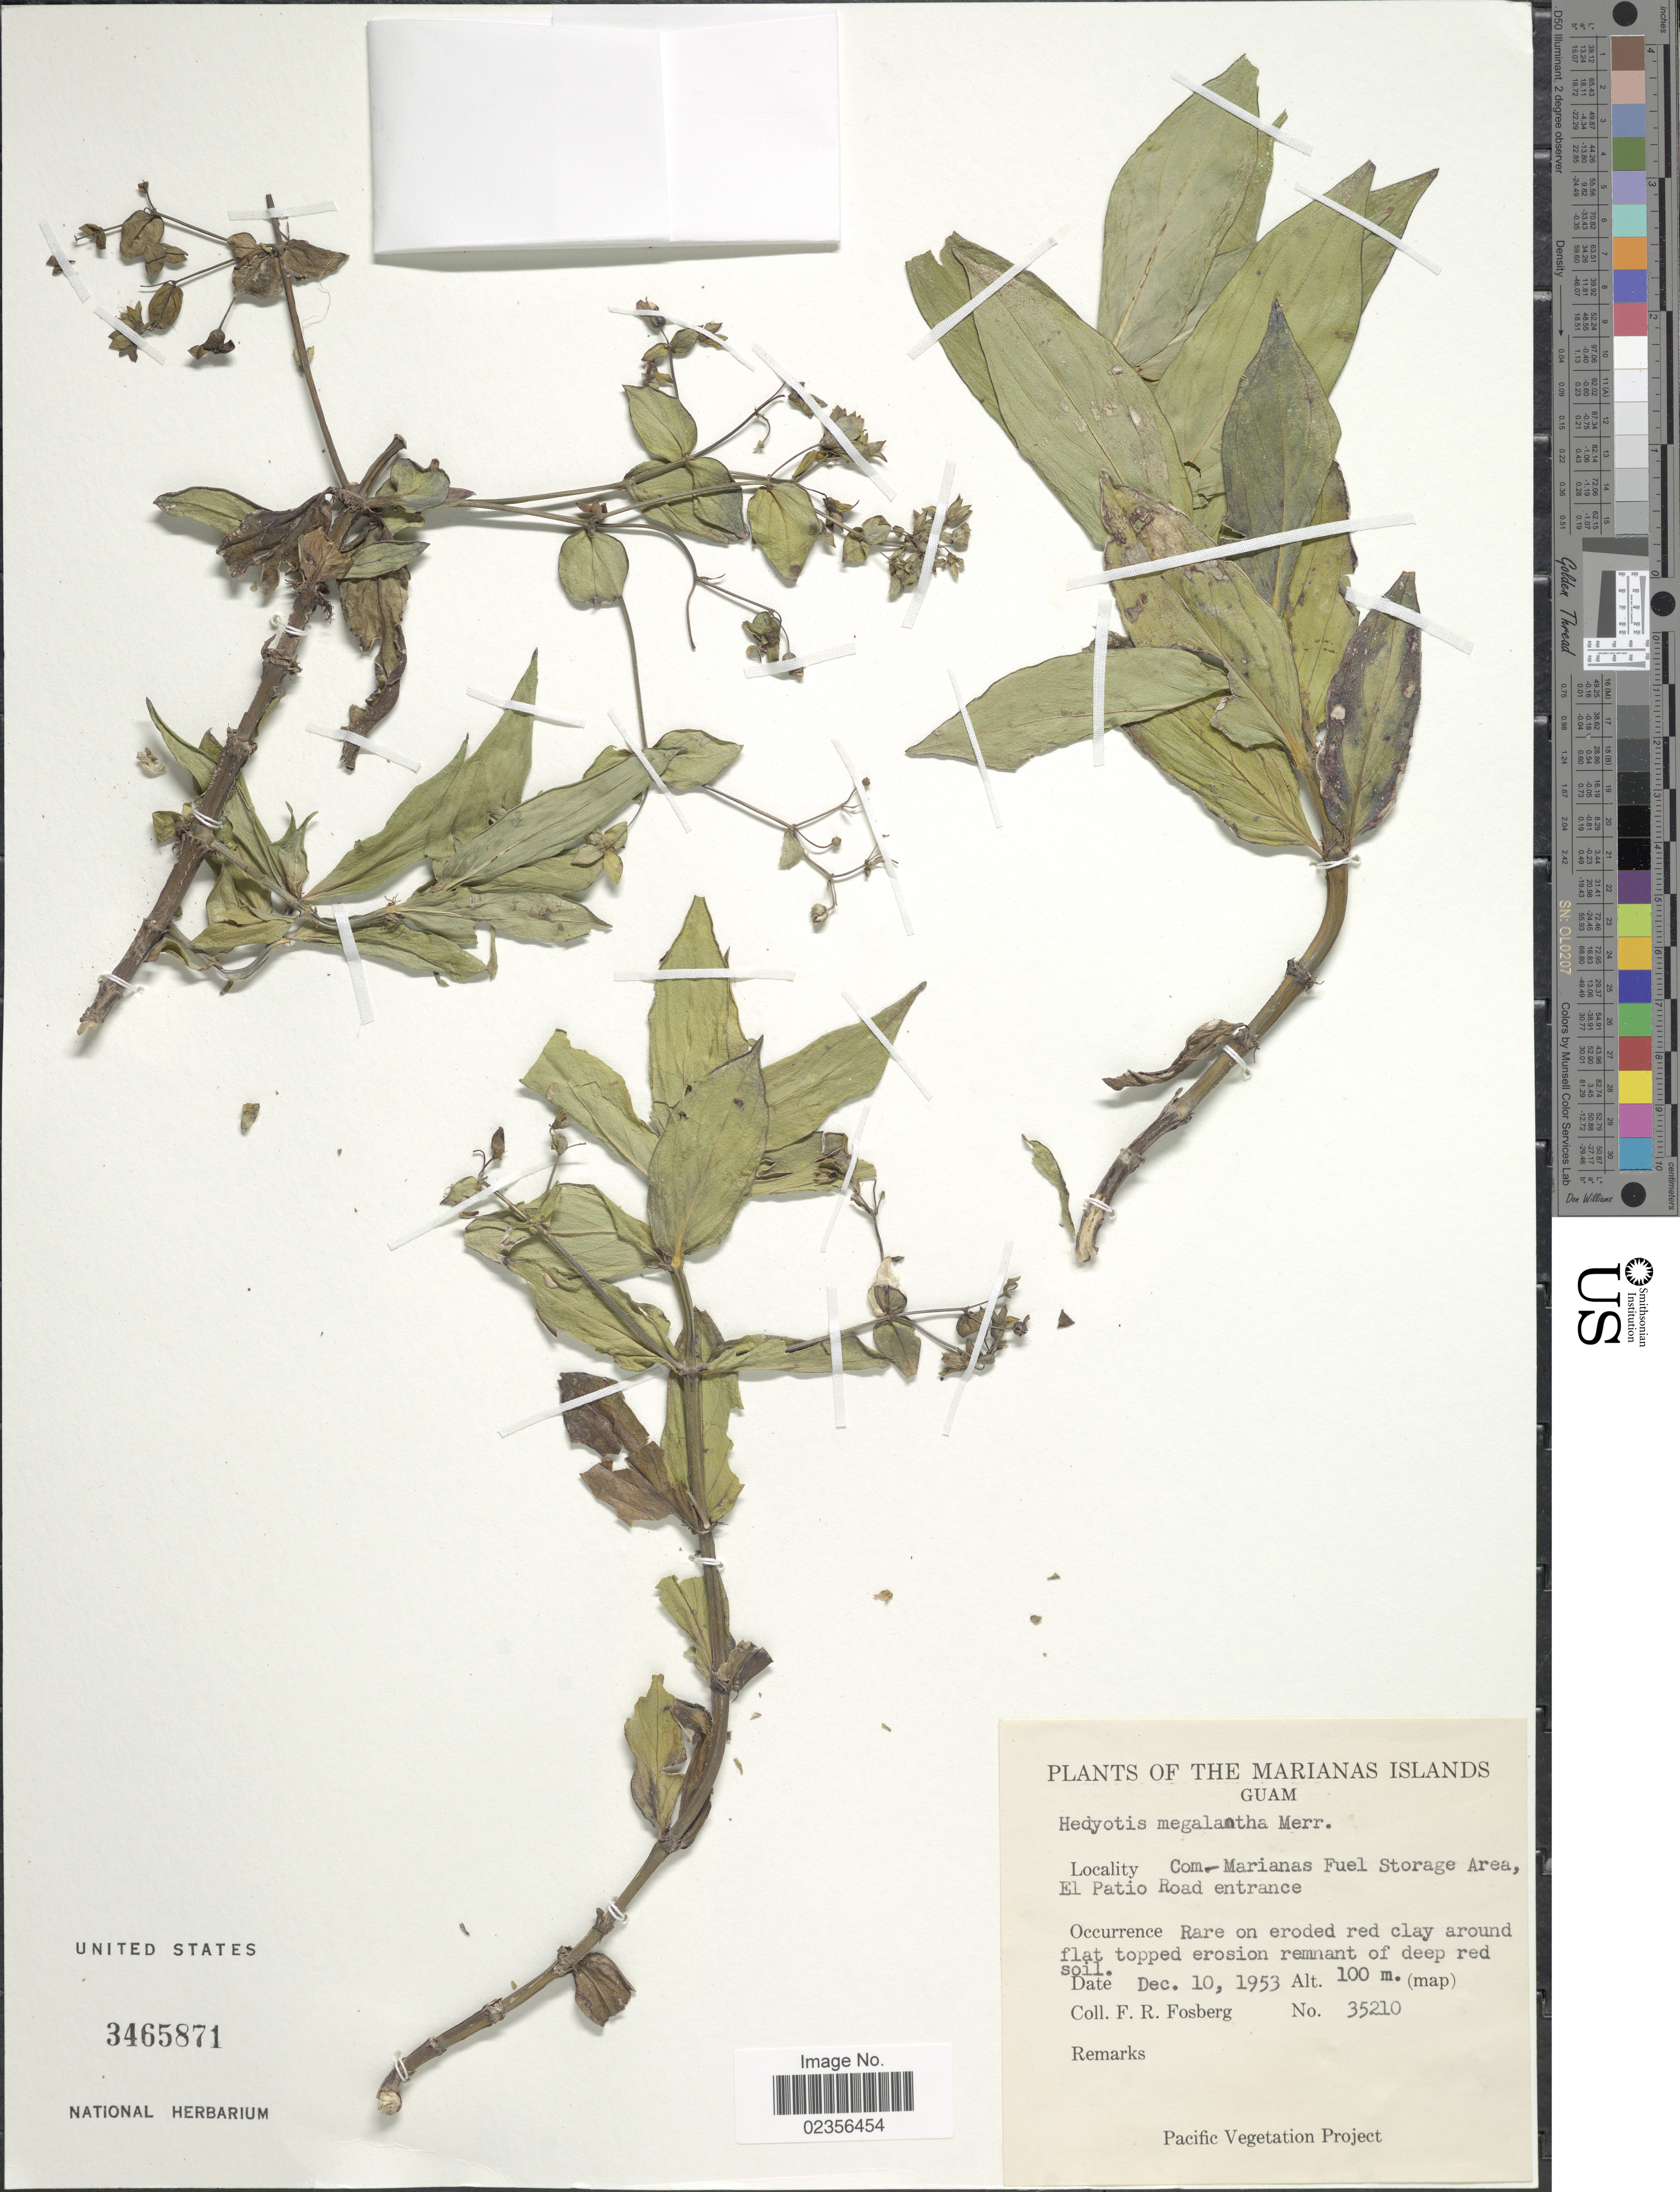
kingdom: Plantae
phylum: Tracheophyta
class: Magnoliopsida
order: Gentianales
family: Rubiaceae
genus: Hedyotis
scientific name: Hedyotis megalantha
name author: Merr.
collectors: F. R. Fosberg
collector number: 35210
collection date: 1953-12-10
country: Guam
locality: Marianas Islands. Com-Marianas Fuel Storage Area, El Patio Road entrance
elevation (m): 100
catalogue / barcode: US 3465871